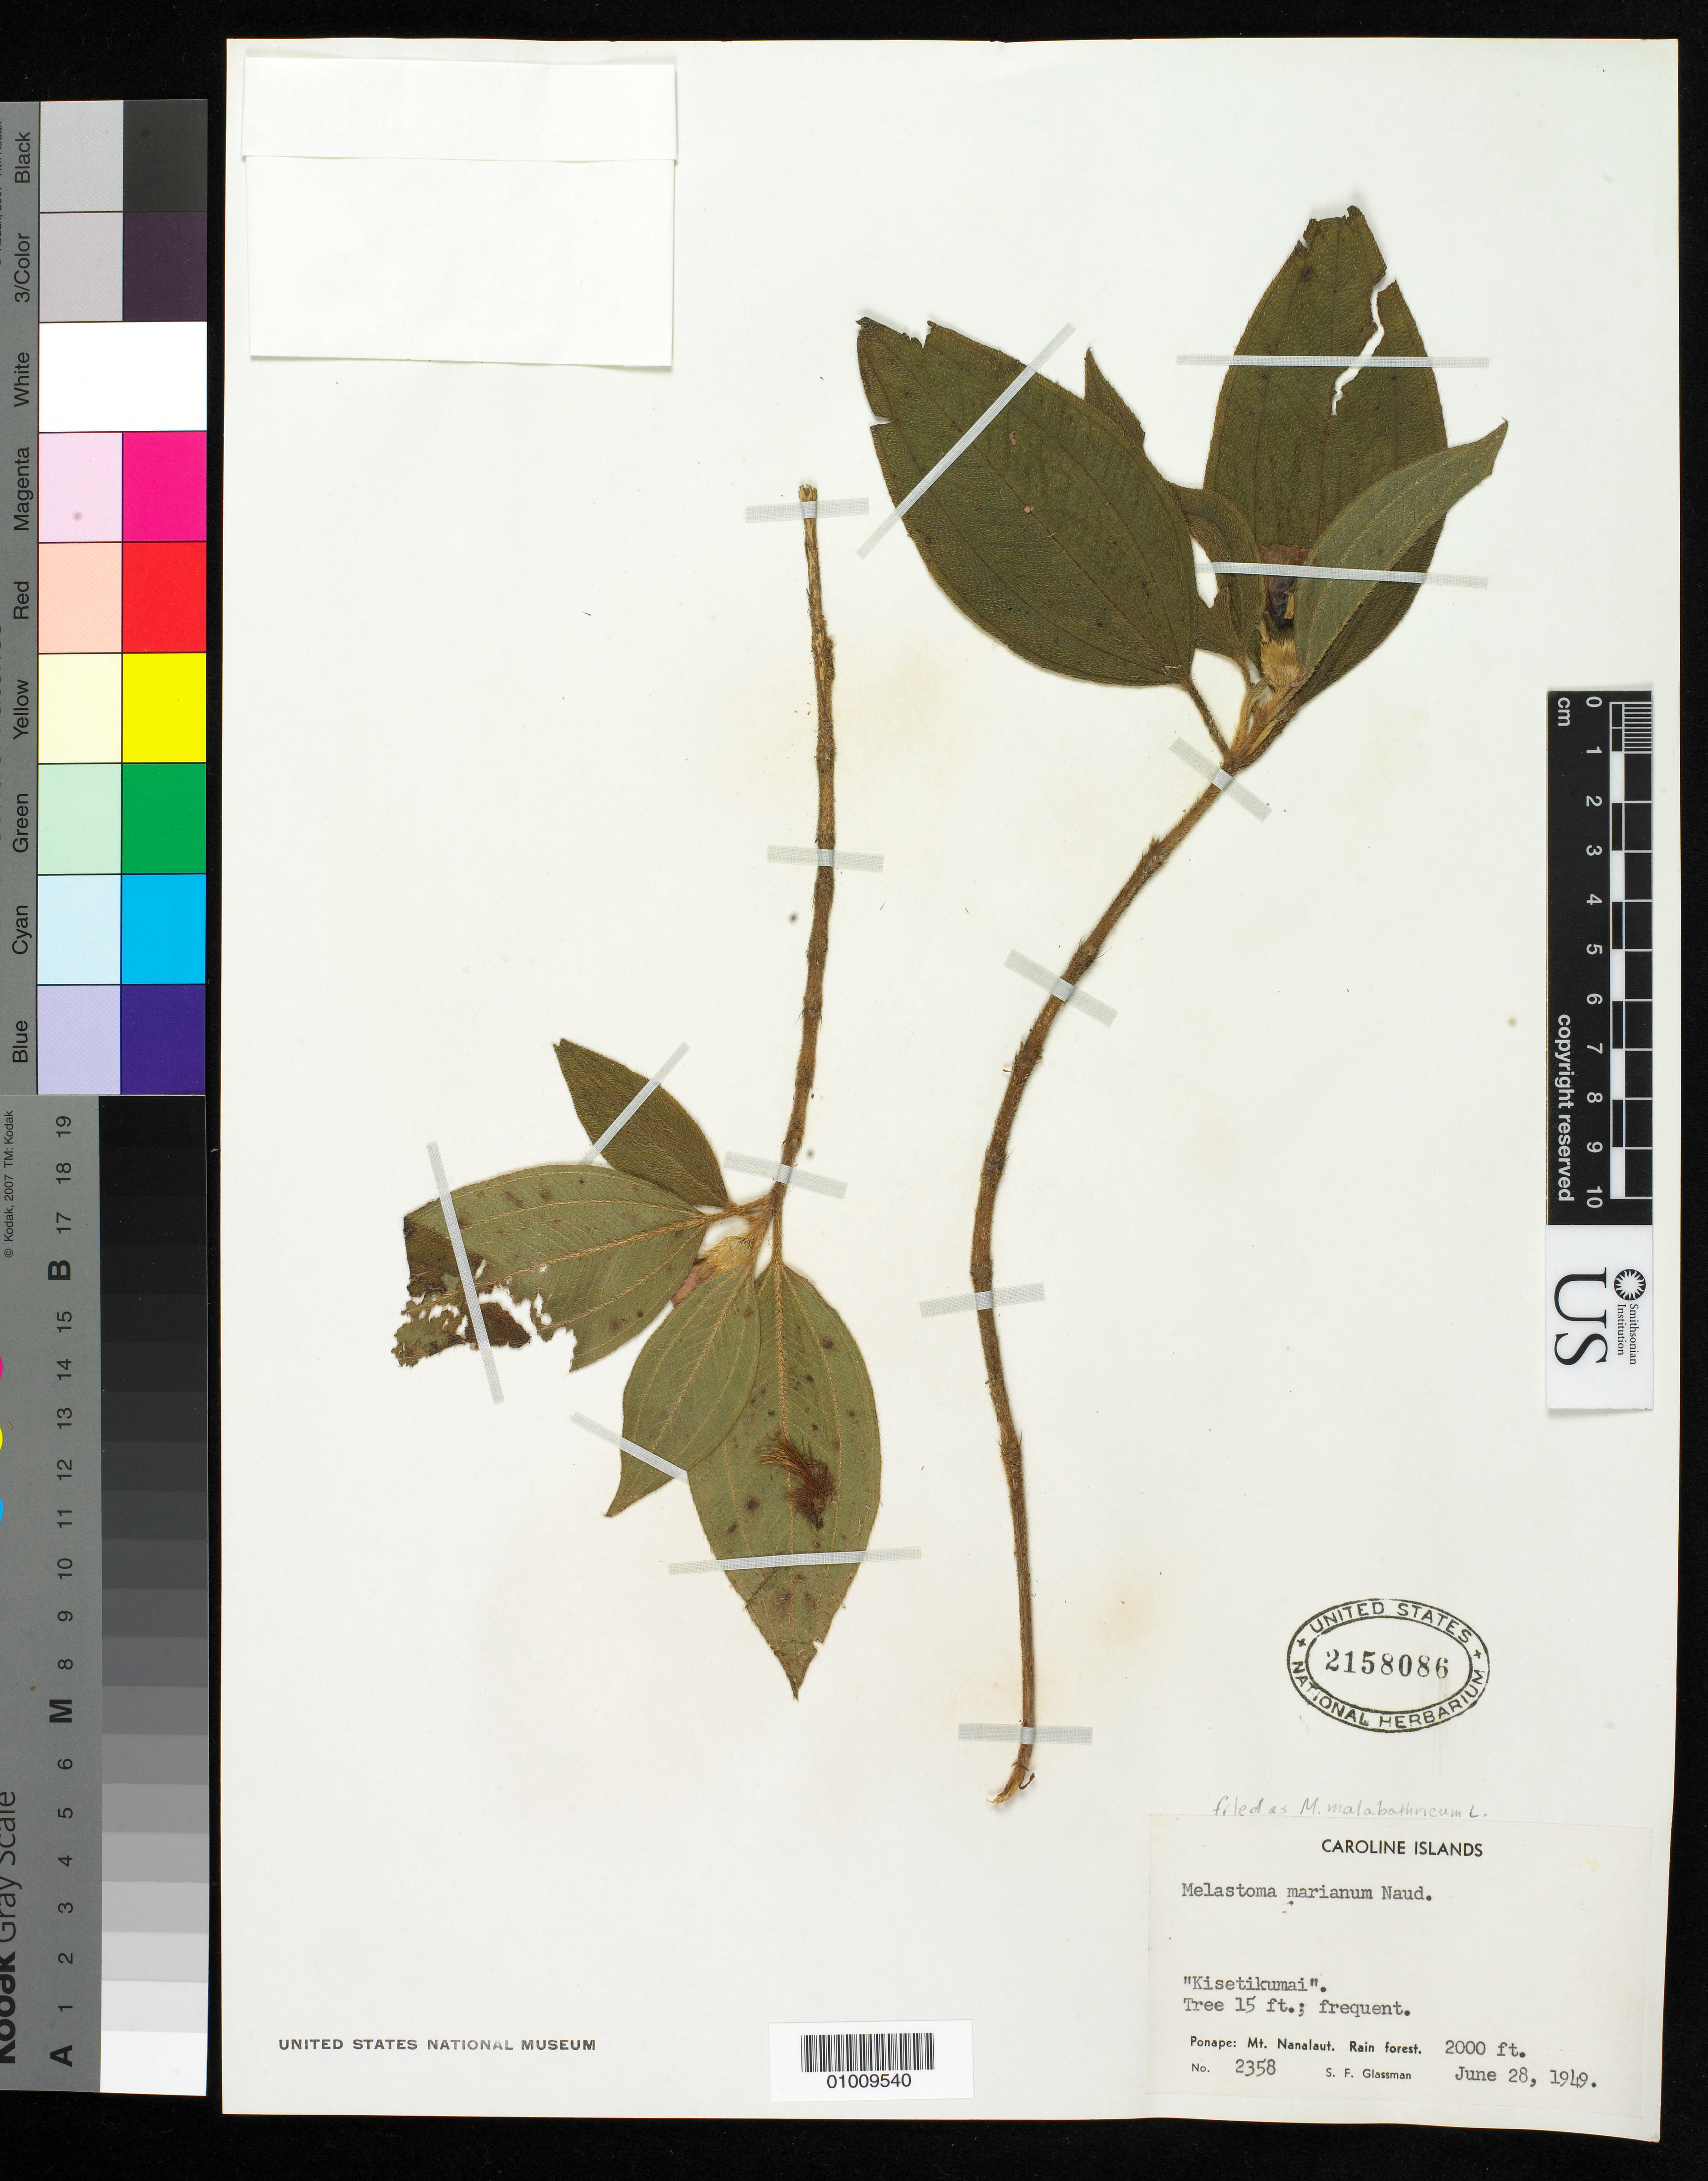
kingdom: Plantae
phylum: Tracheophyta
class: Magnoliopsida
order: Myrtales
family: Melastomataceae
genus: Melastoma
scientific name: Melastoma malabathricum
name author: L.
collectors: S. F. Glassman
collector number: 2358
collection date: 1949-06-28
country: Micronesia, Federated States of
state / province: Pohnpei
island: Pohnpei [Ponape]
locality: Mt. Nanalaut, Ponape, Caroline Islands. Rain forest.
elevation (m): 610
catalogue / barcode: US 2158086